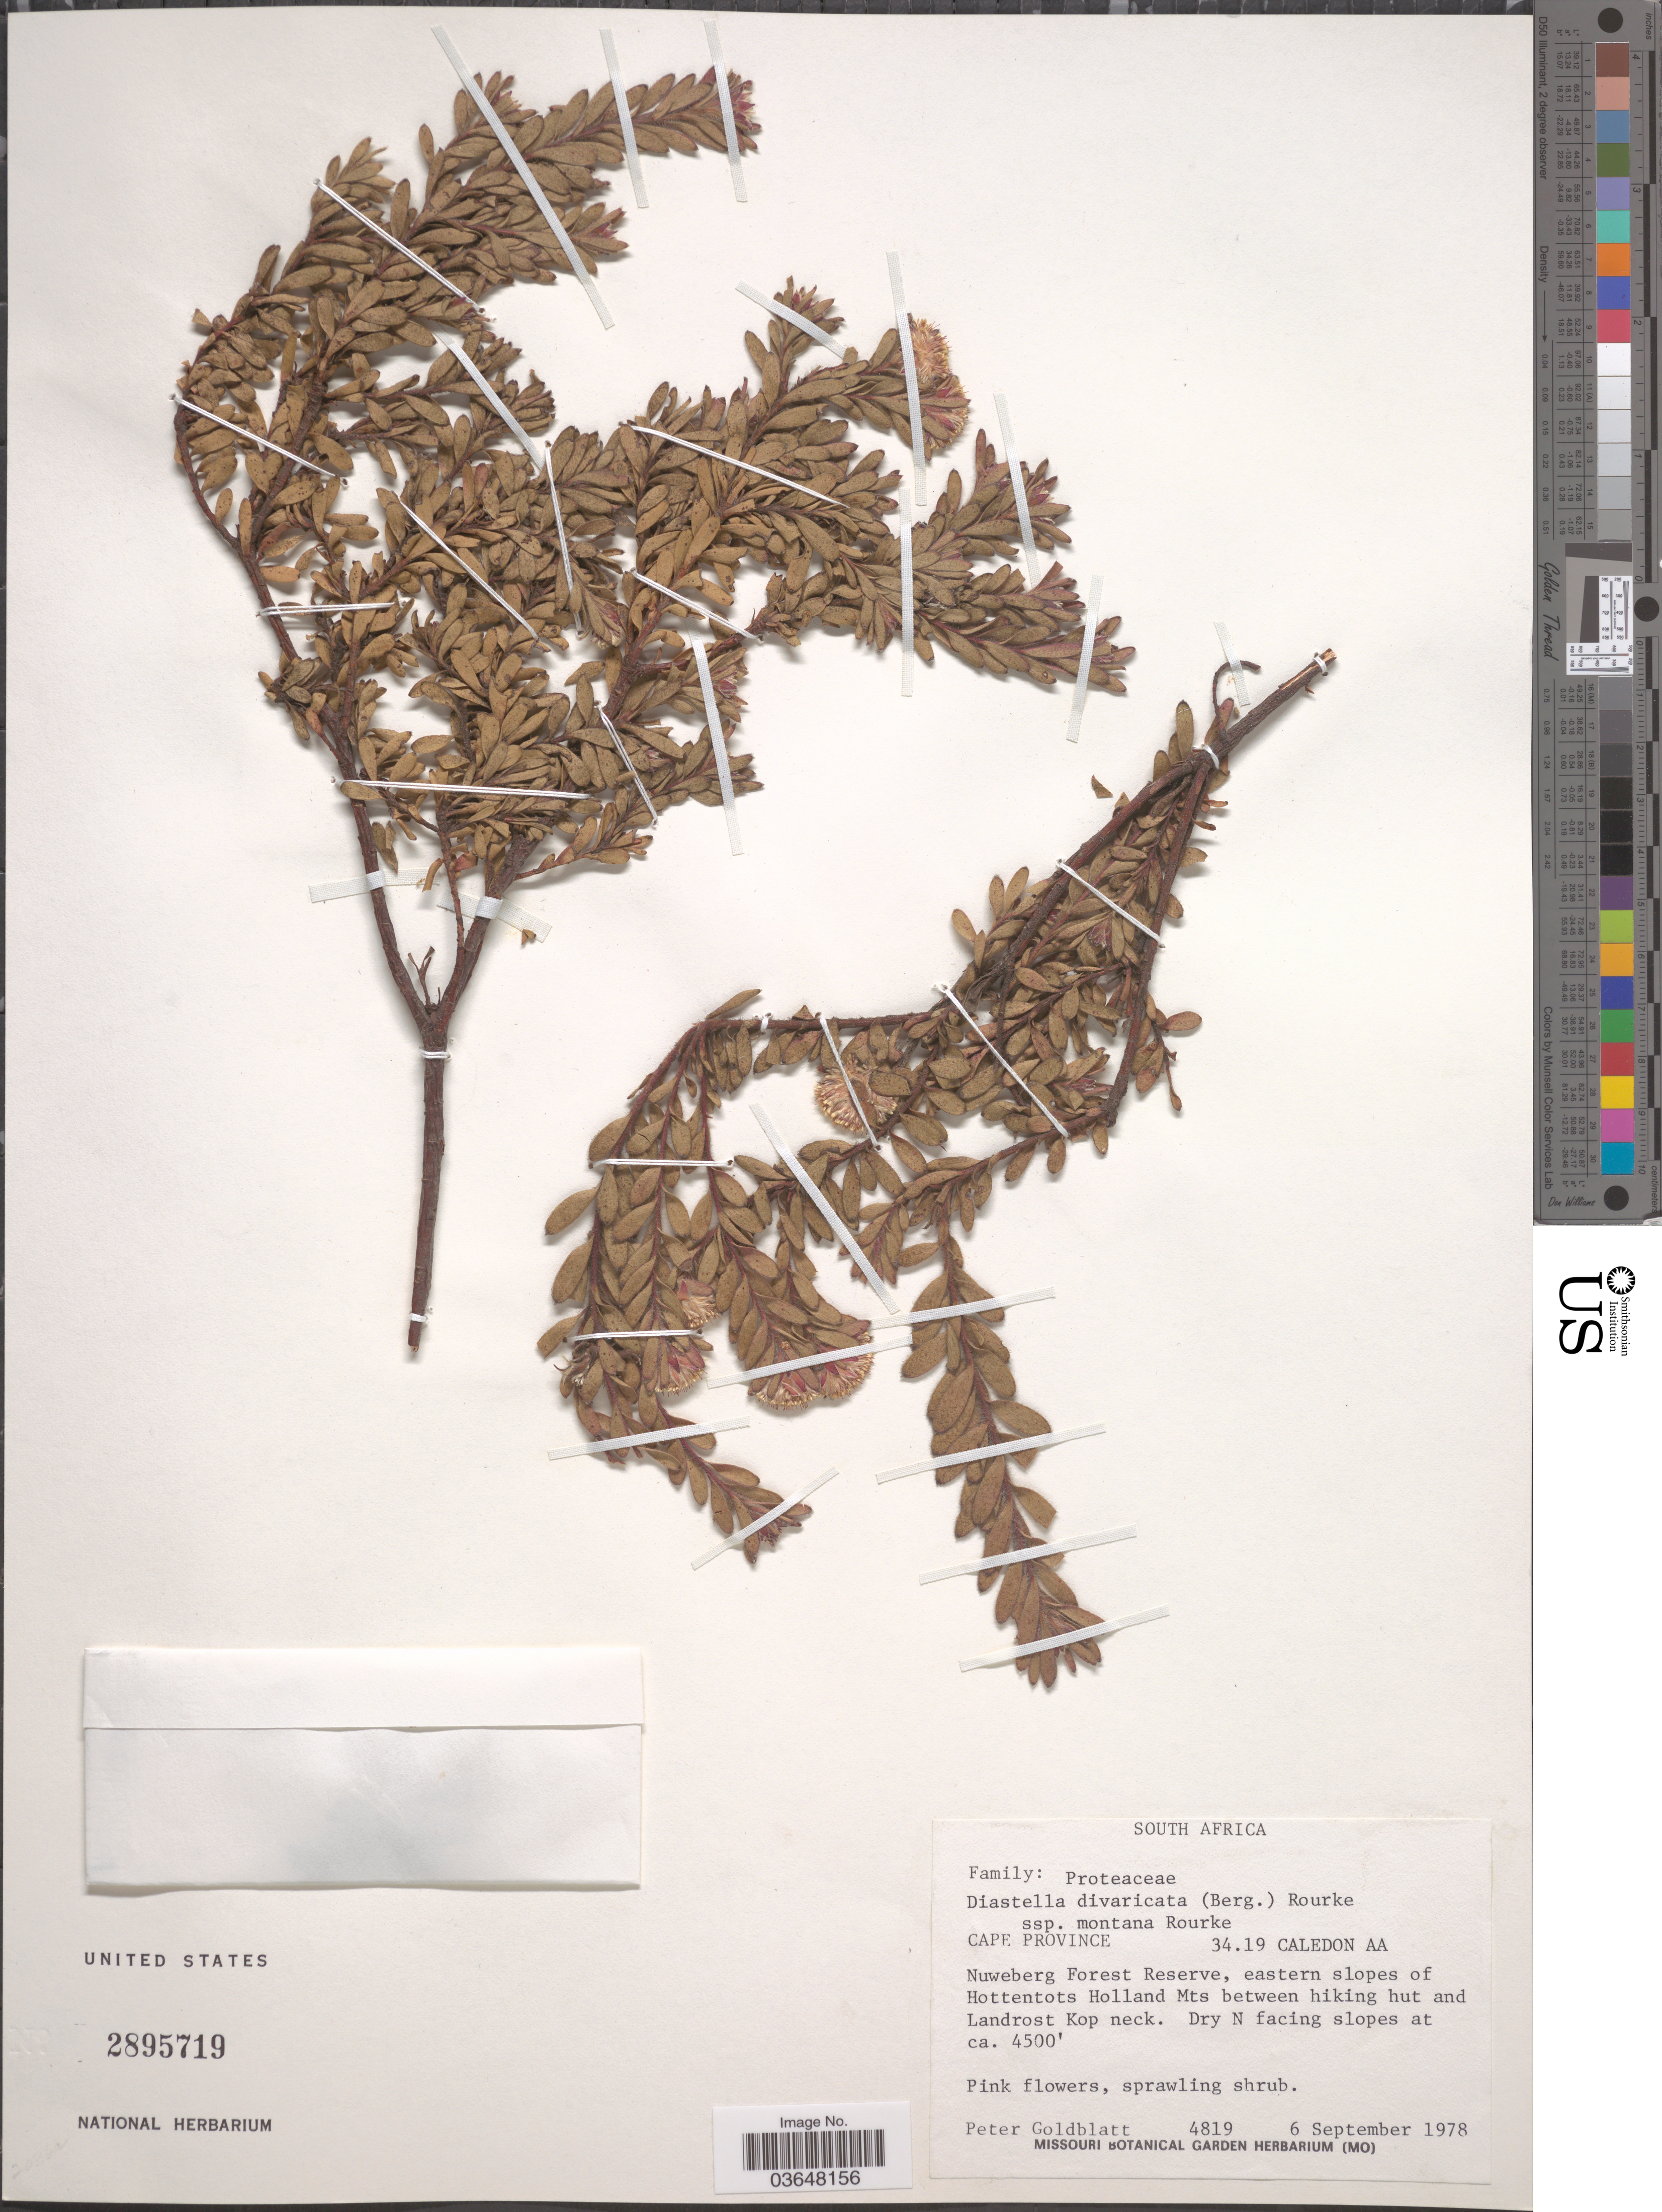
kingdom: Plantae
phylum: Tracheophyta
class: Magnoliopsida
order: Proteales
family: Proteaceae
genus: Diastella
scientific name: Diastella divaricata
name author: (P.J. Bergius) Rourke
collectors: P. Goldblatt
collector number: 4819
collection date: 1978-09-06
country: South Africa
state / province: Western Cape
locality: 34.19 Caledon AA. Nuweberg Forest Reserve, eastern slopes of Hottentots Holland Mts between hiking hut and Landrost Kop neck. Dry N facing slopes.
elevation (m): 1372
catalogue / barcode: US 2895719